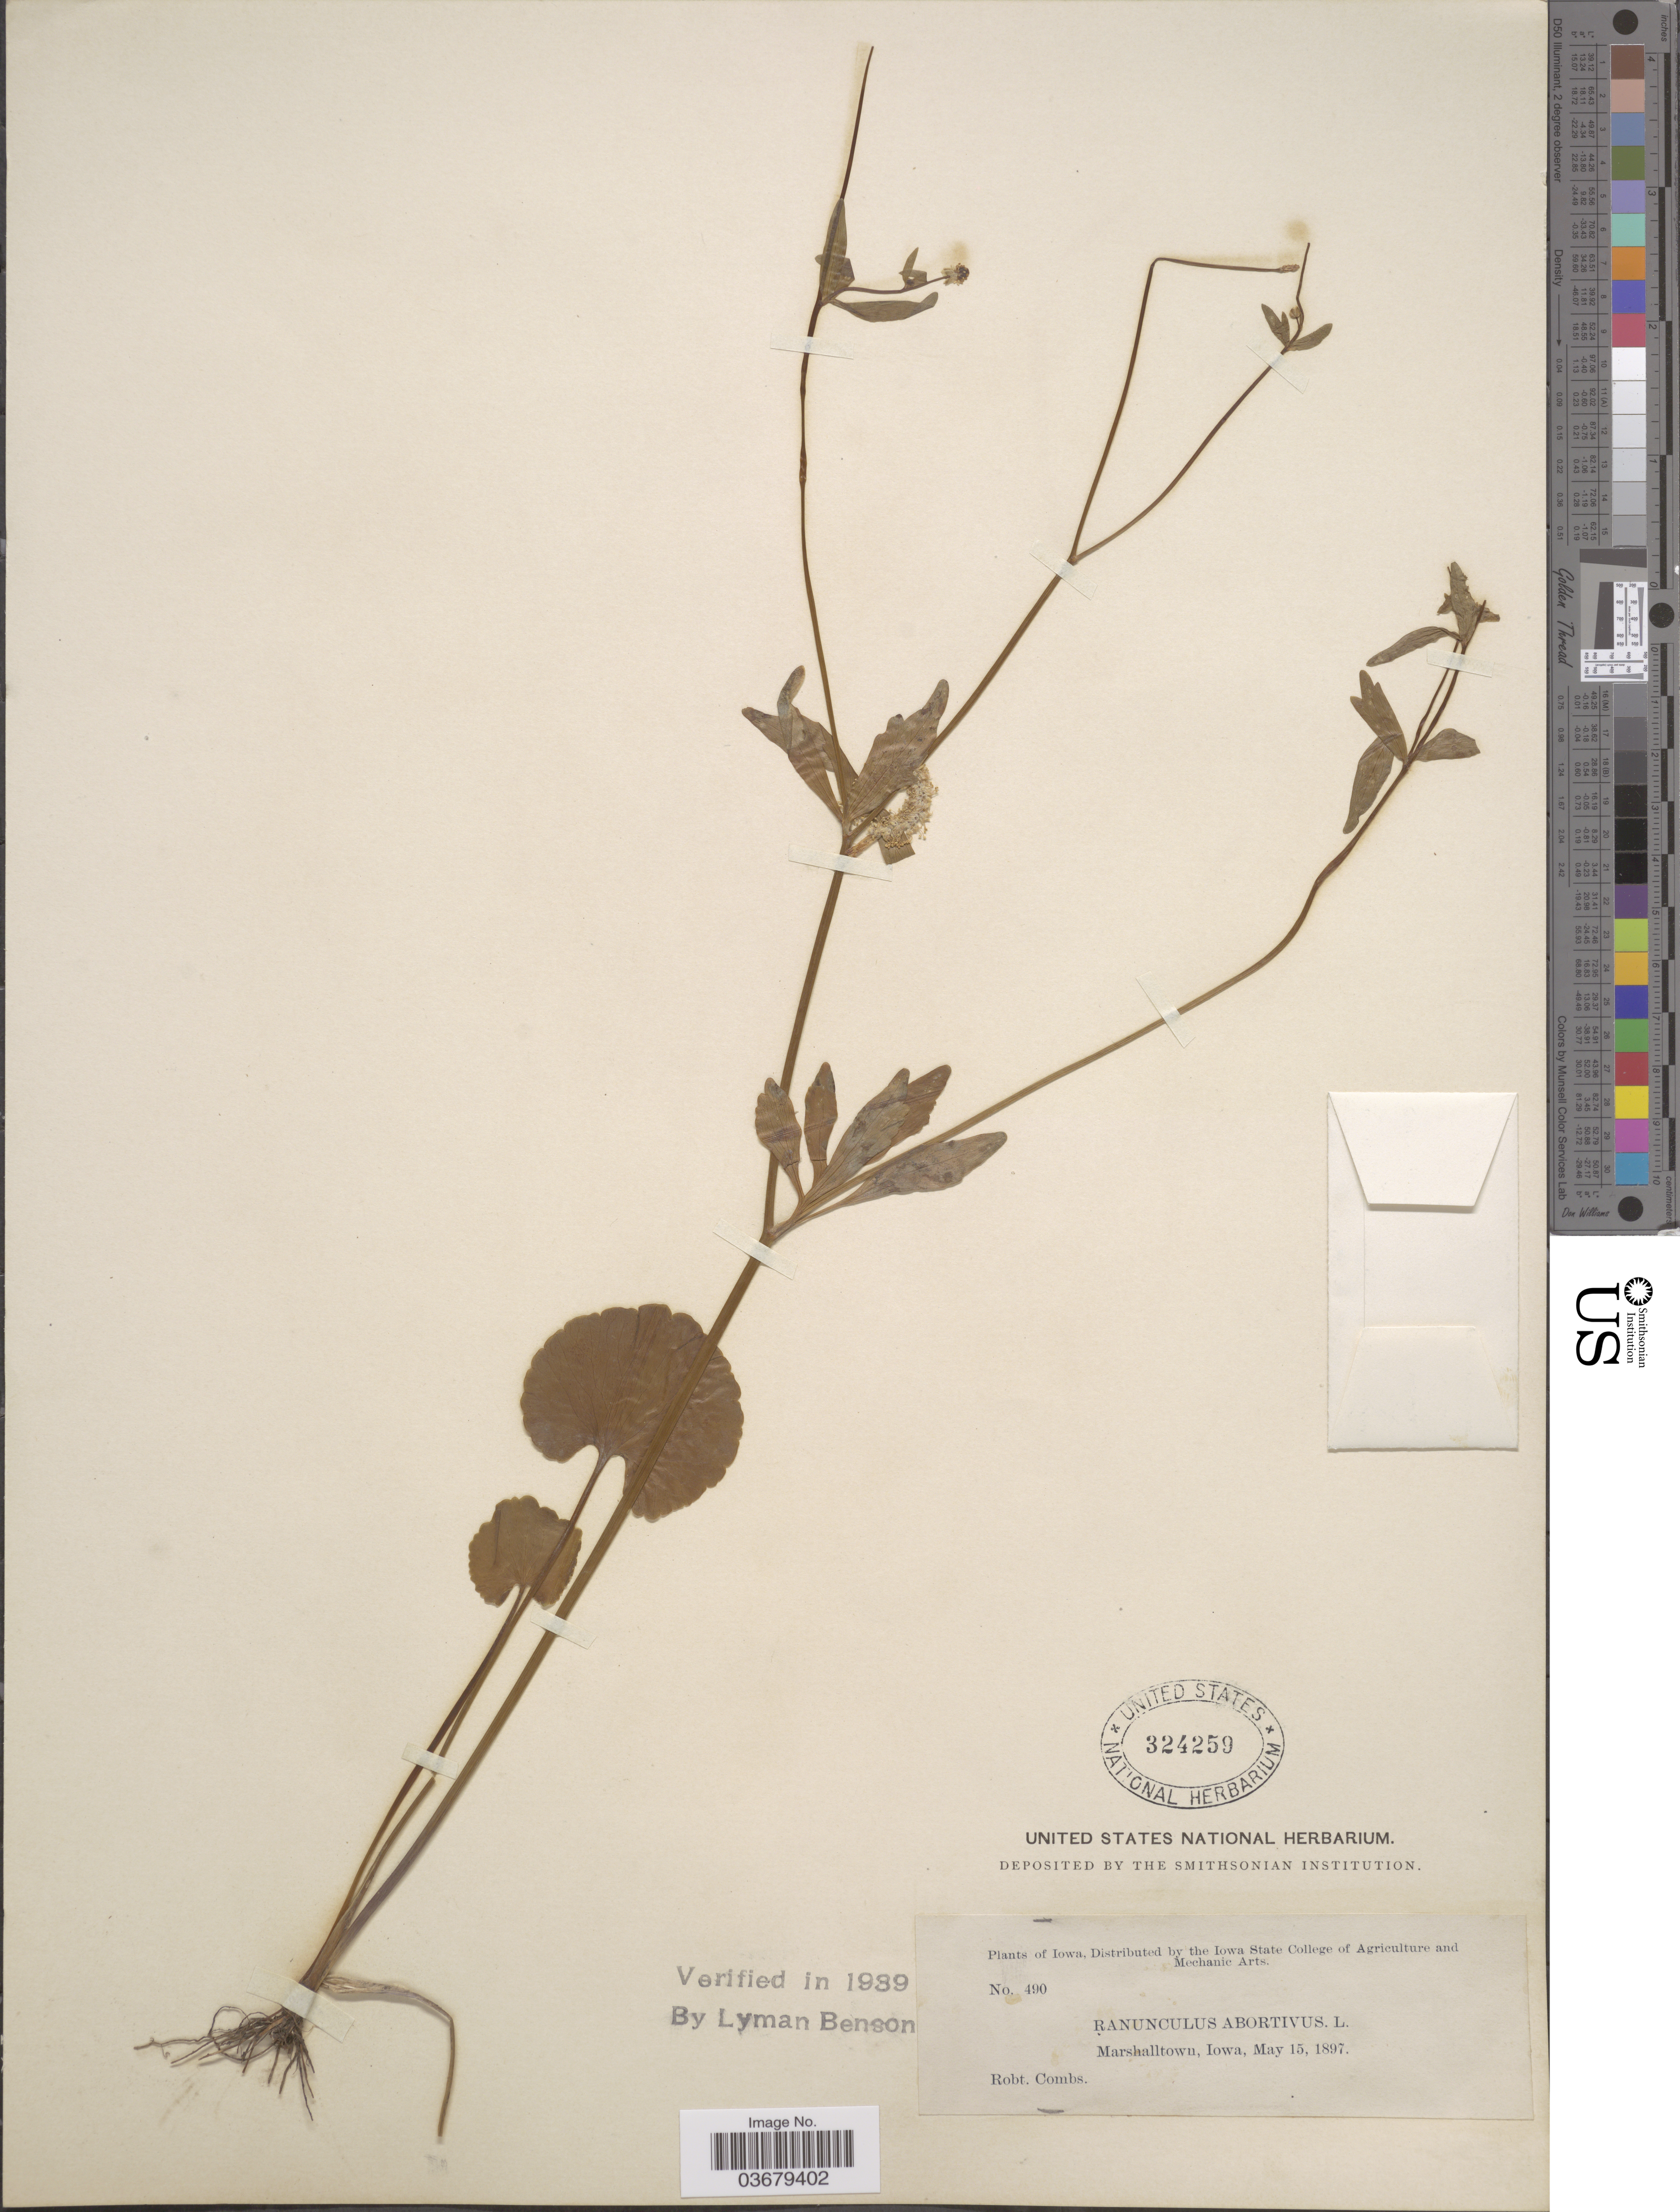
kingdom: Plantae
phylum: Tracheophyta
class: Magnoliopsida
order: Ranunculales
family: Ranunculaceae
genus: Ranunculus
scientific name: Ranunculus abortivus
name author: L.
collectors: R. Combs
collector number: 490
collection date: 1897-05-15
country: United States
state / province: Iowa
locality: Marshalltown.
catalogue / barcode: US 324259